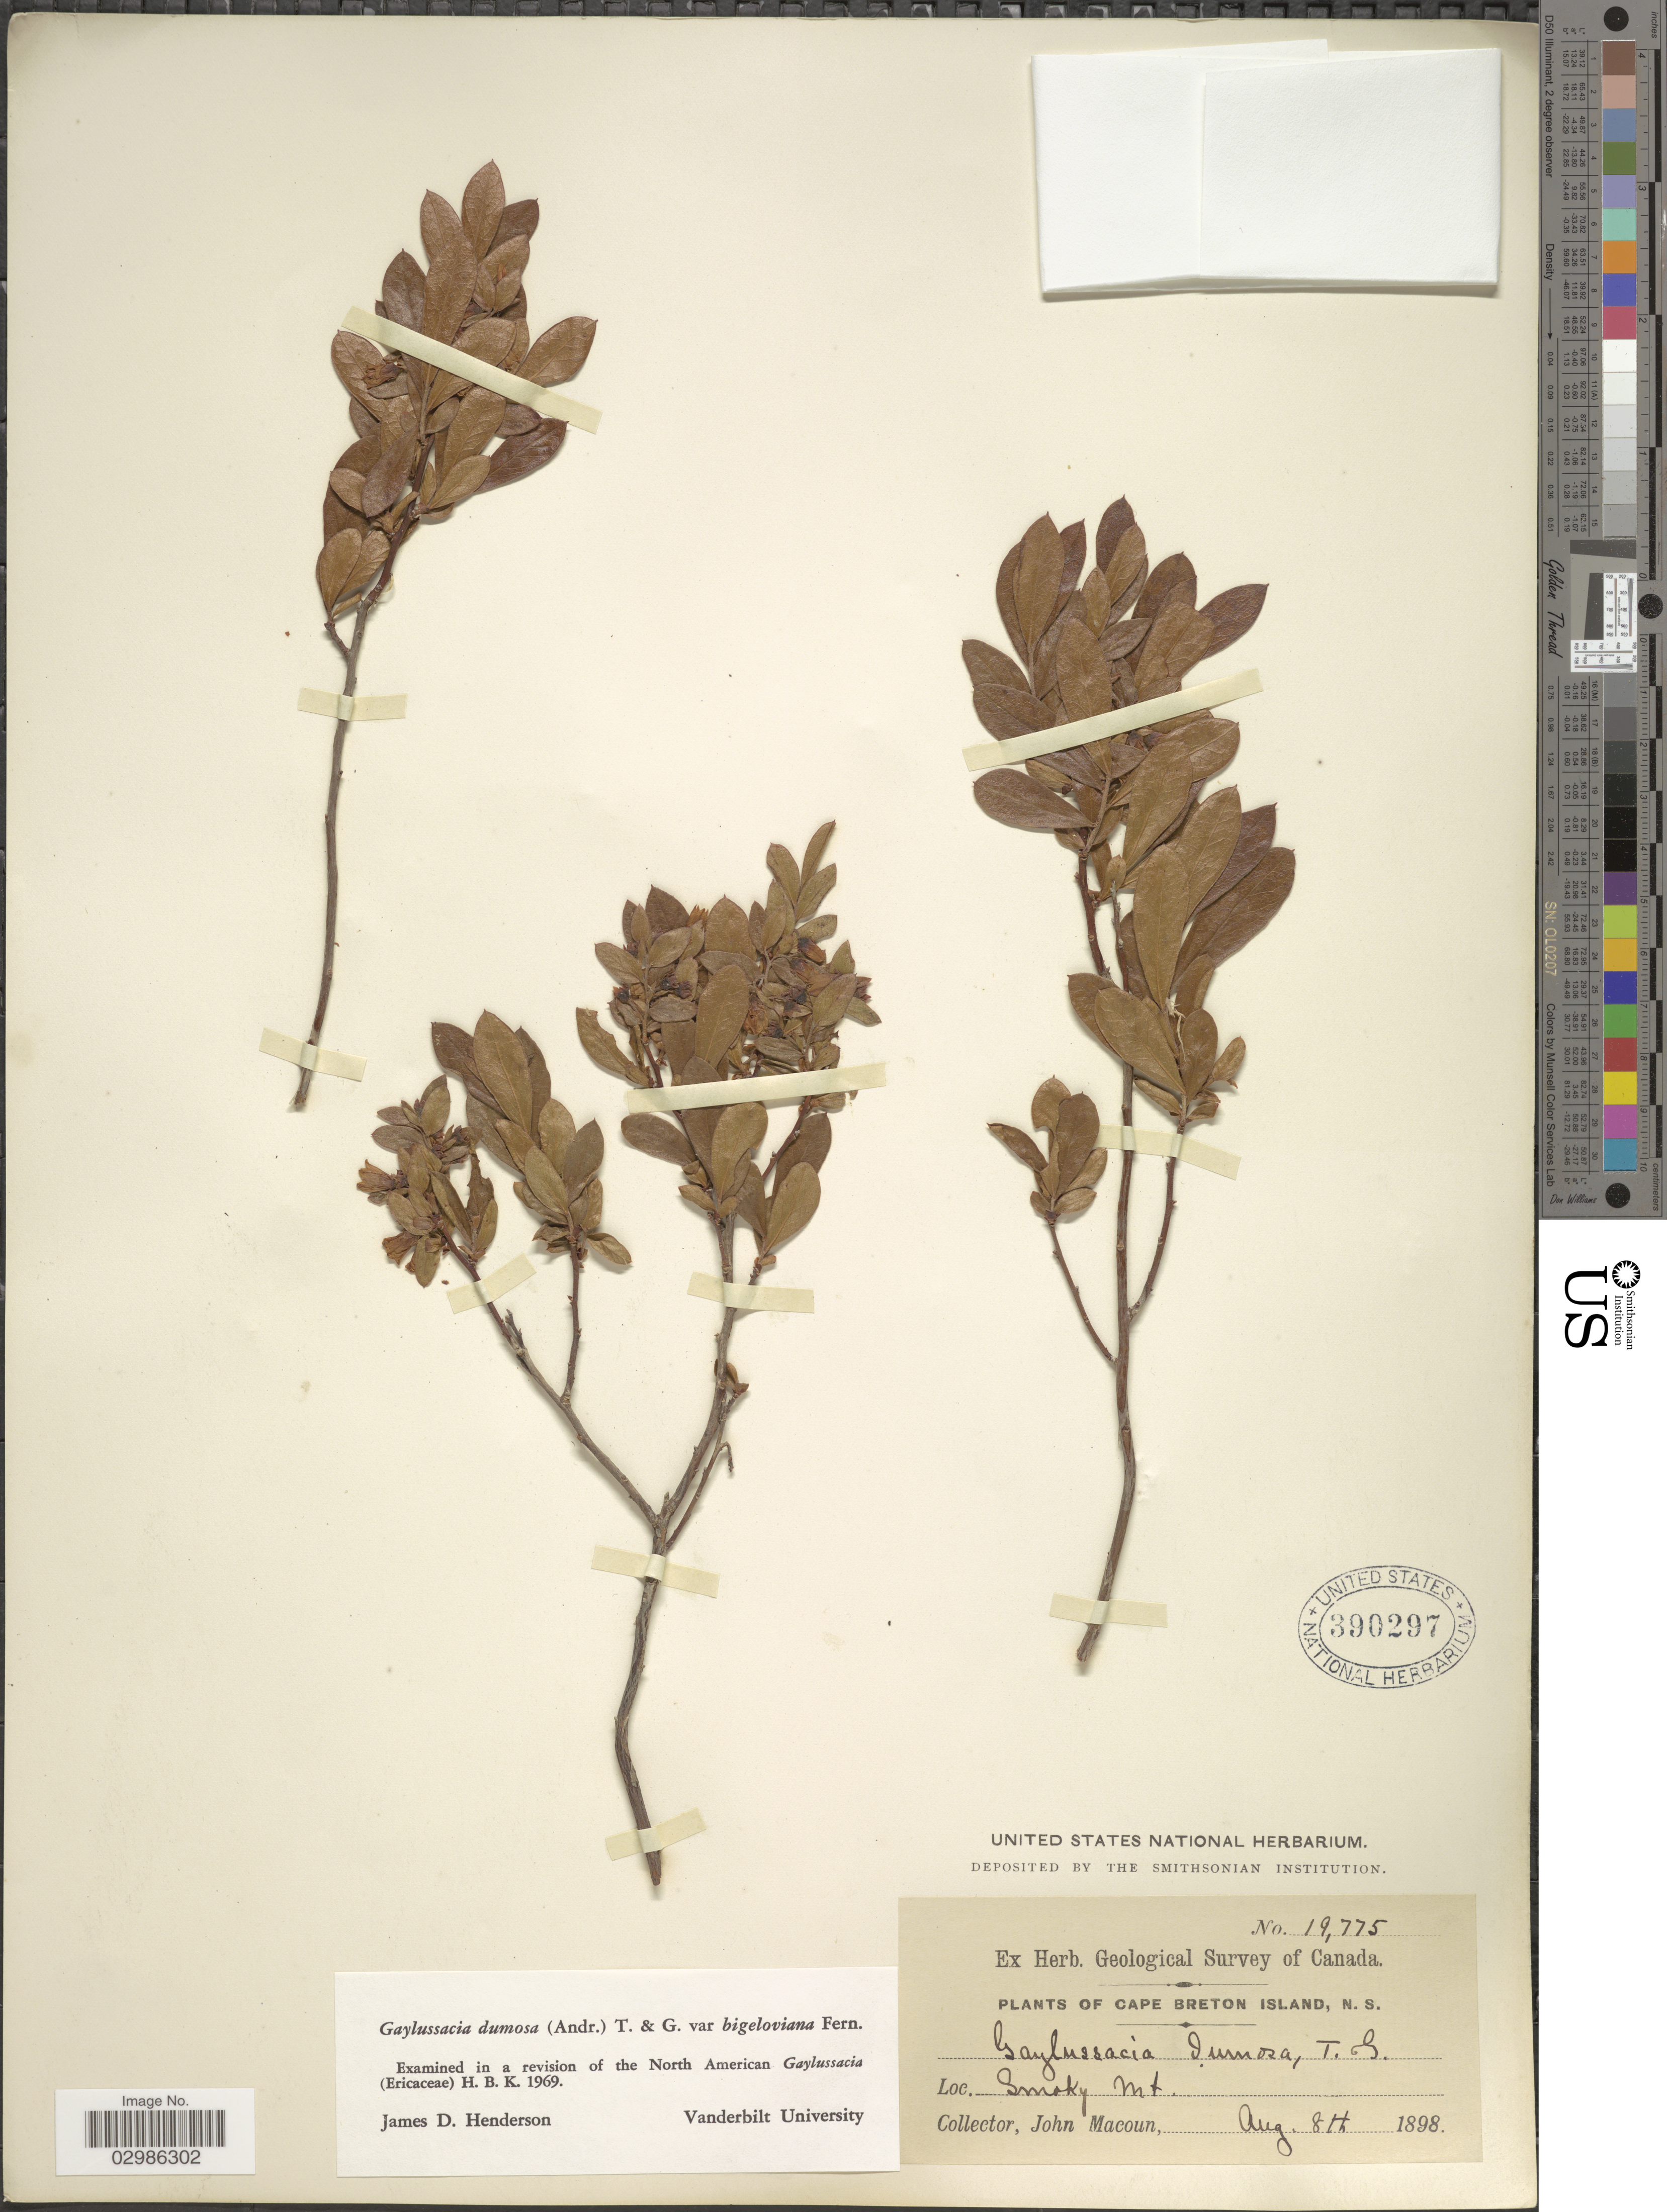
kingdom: Plantae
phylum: Tracheophyta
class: Magnoliopsida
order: Ericales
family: Ericaceae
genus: Gaylussacia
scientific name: Gaylussacia dumosa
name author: (Andrews) Torr. & A. Gray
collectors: J. Macoun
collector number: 19775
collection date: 1898-08-08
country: Canada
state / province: Nova Scotia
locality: Cape of Breton Island, N.S., Smoky Mt.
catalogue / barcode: US 390297